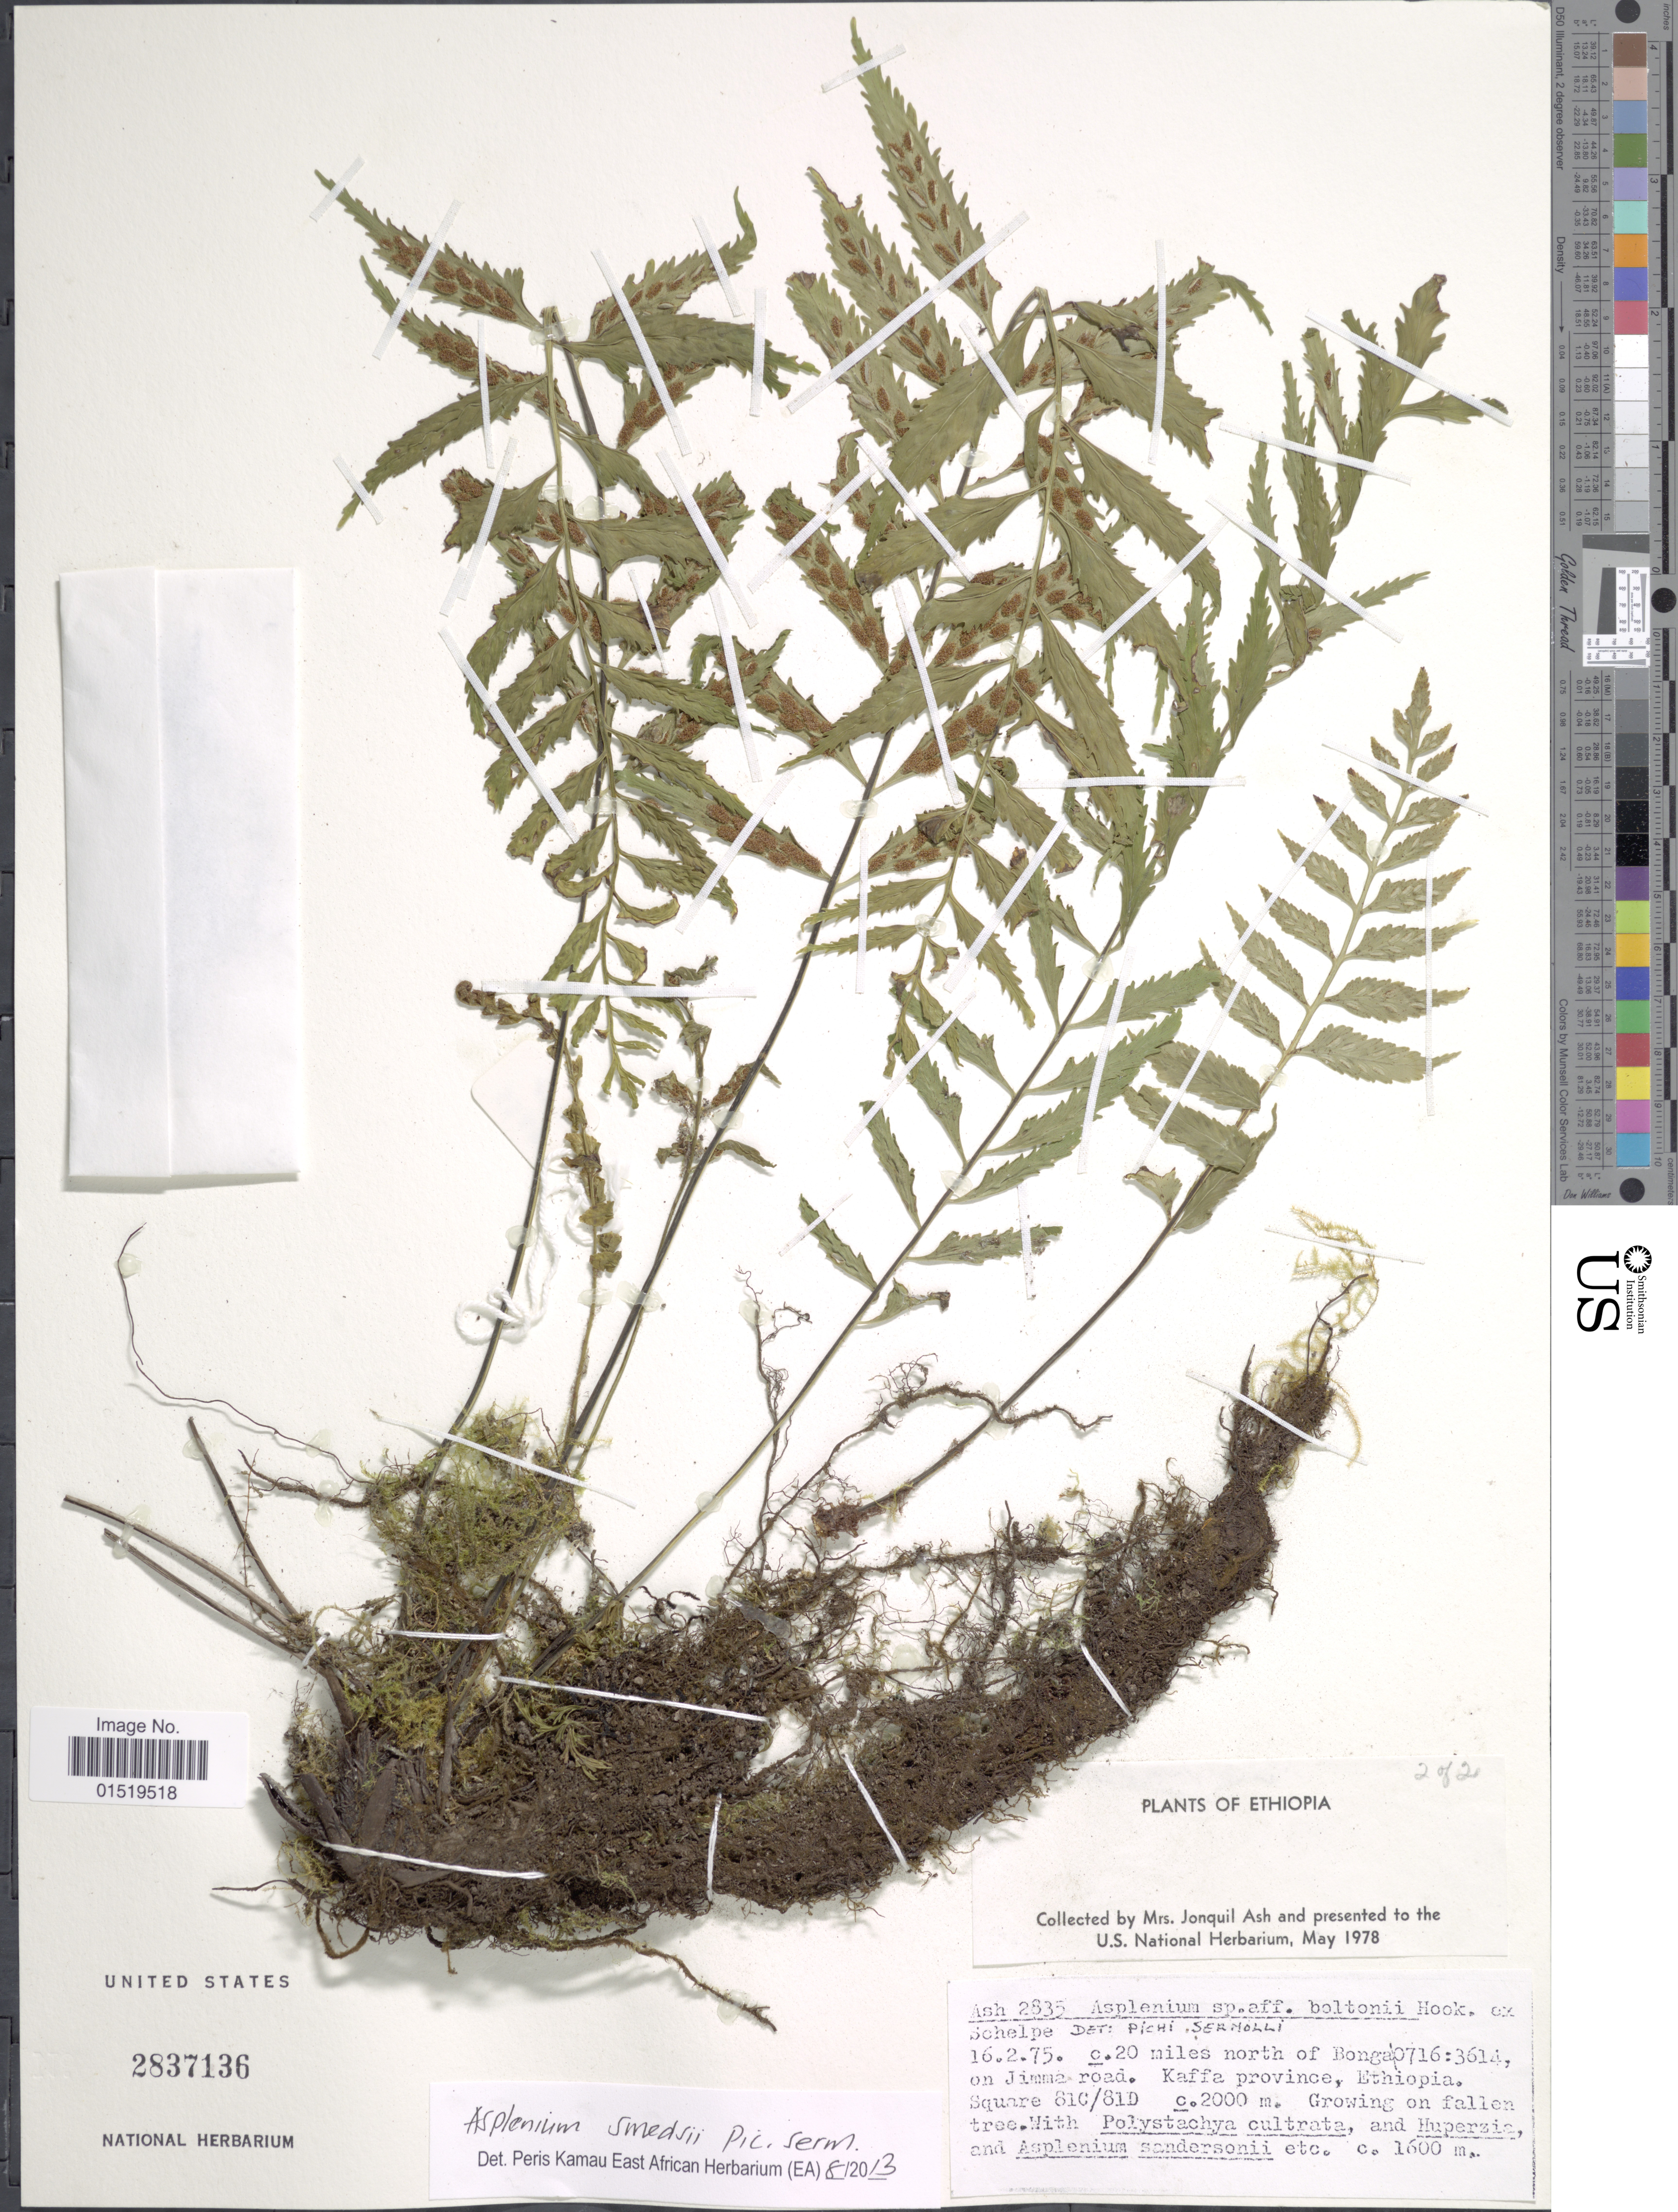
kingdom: Plantae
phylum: Tracheophyta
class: Polypodiopsida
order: Polypodiales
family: Aspleniaceae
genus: Asplenium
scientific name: Asplenium smedsii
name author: Pic. Serm.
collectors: J. Ash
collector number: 2835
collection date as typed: Transcribed d/m/y: 16/2/75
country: Ethiopia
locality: C. 20 miles north of Bonga, 0716:3614, on Jimma road. Kaffa province.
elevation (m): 2000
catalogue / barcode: US 2837136